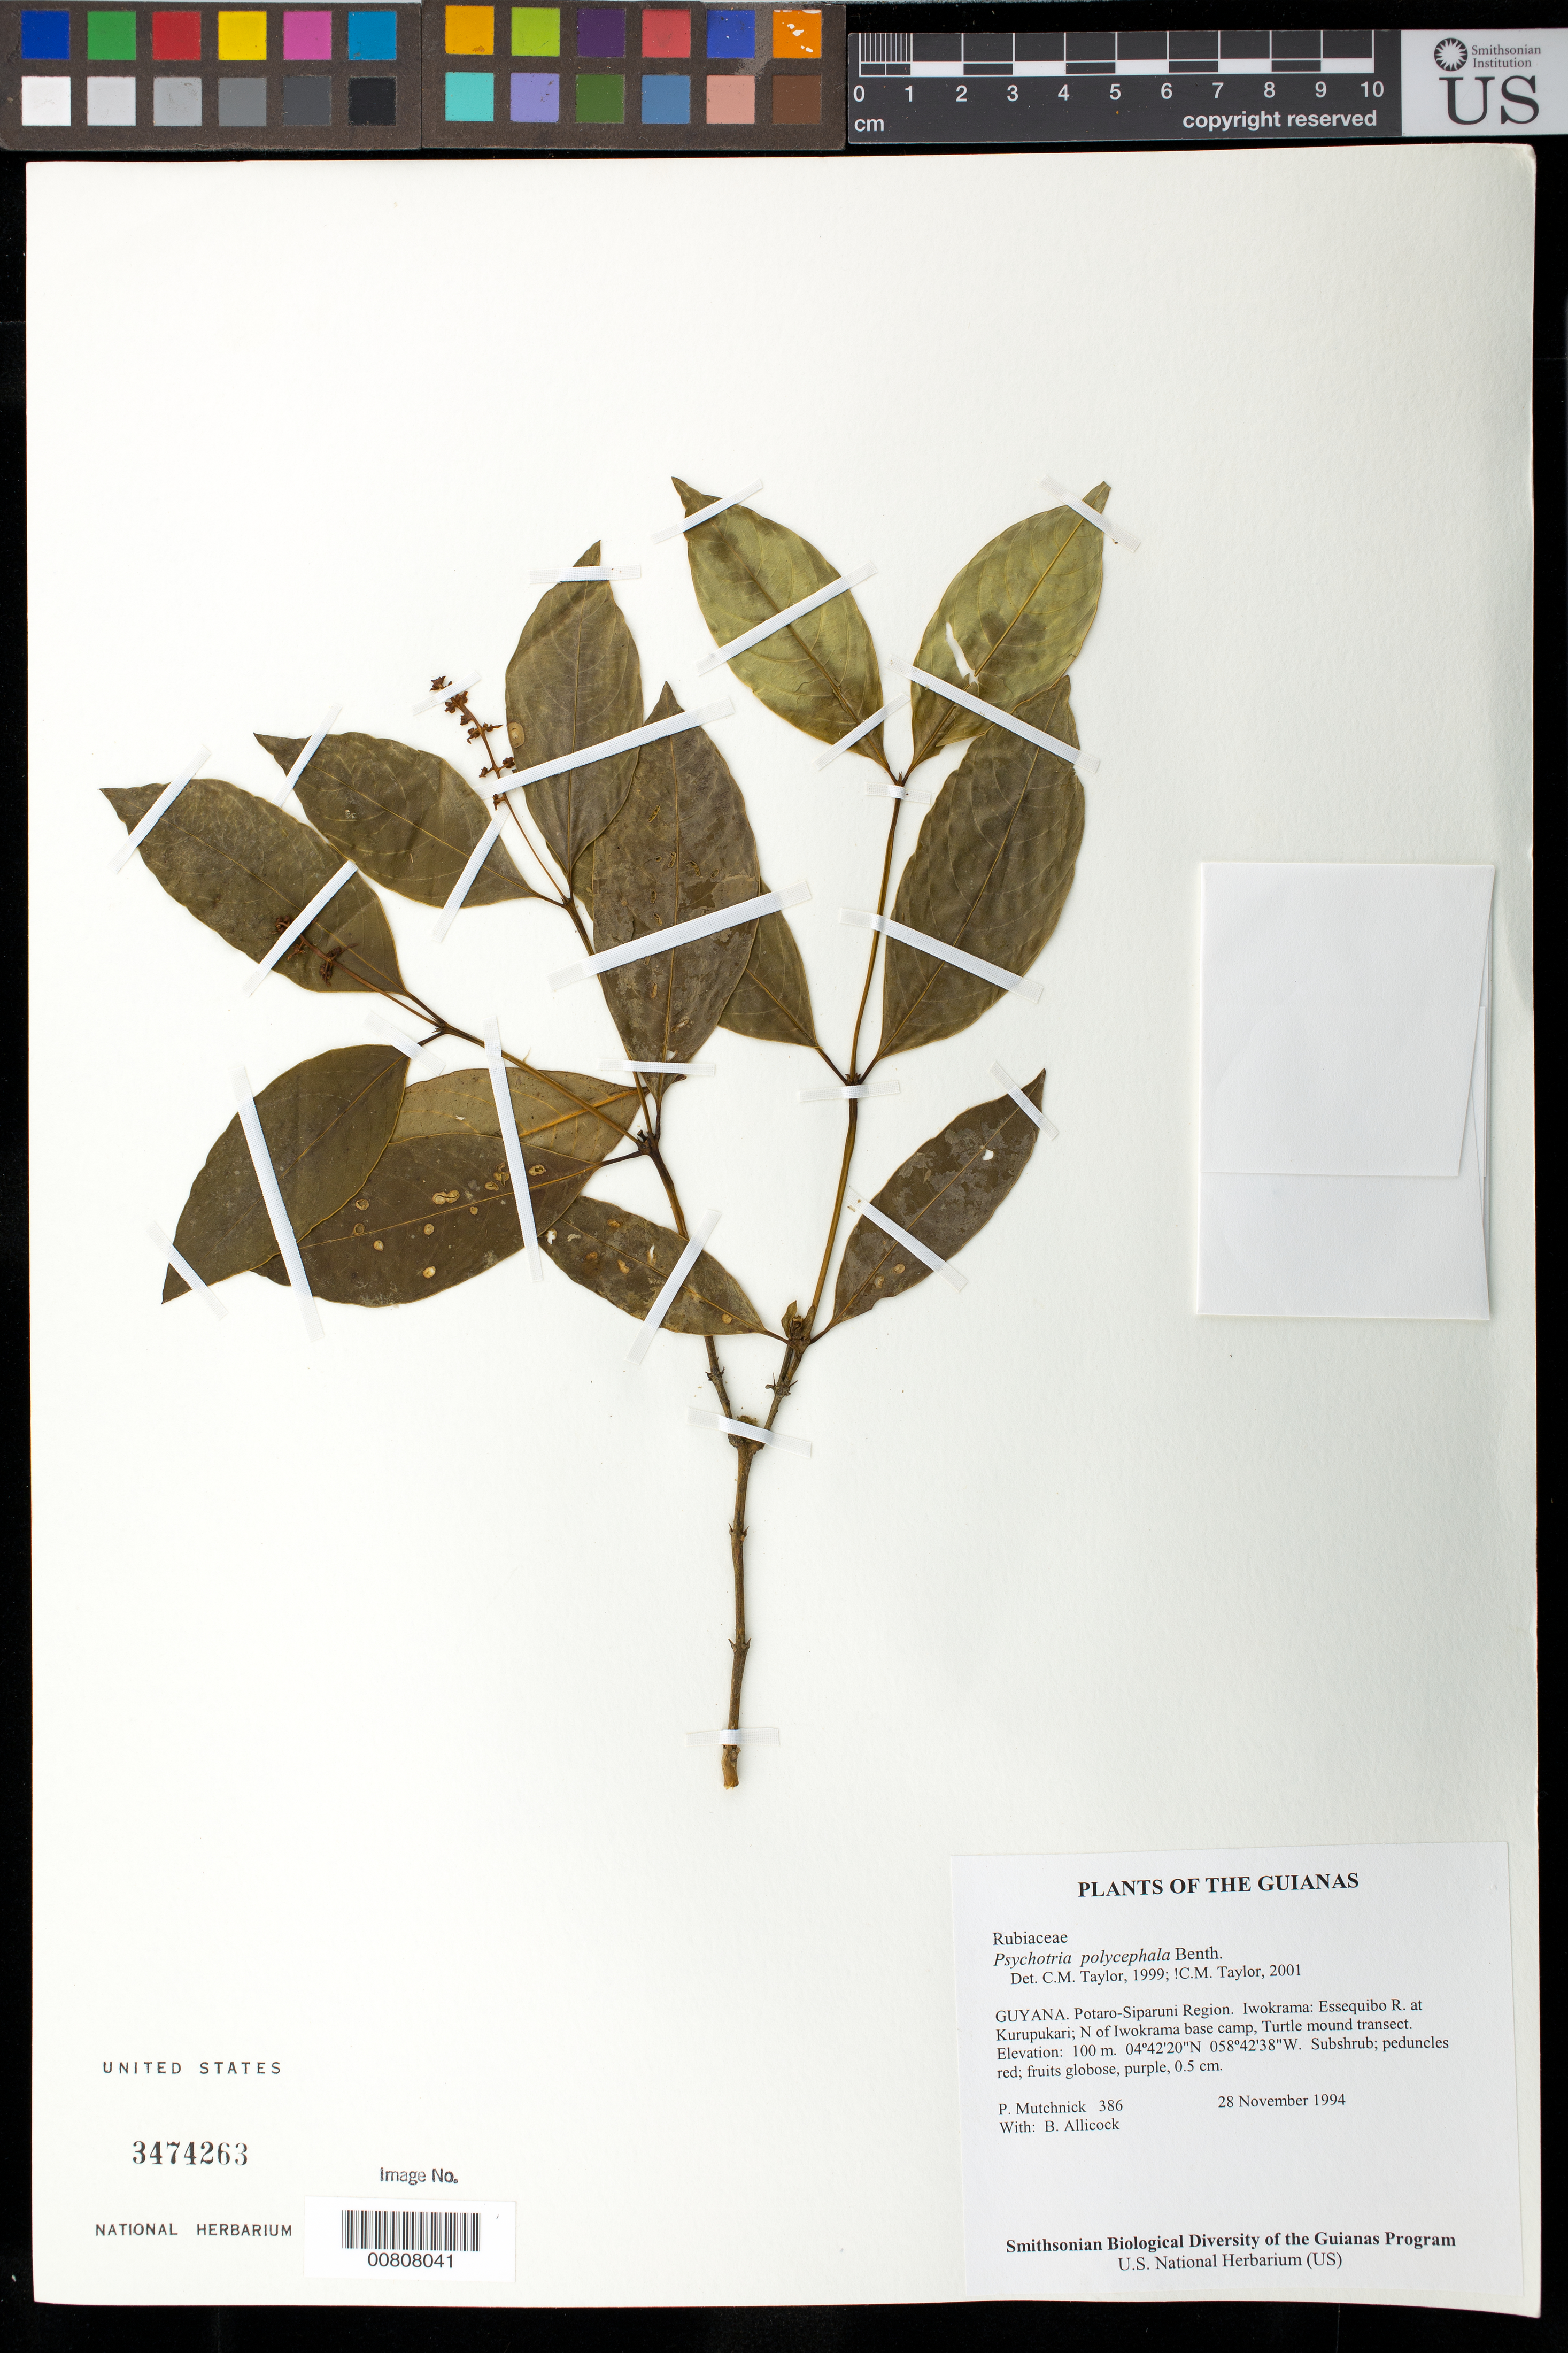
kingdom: Plantae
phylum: Tracheophyta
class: Magnoliopsida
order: Gentianales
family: Rubiaceae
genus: Palicourea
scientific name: Palicourea polycephala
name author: (Benth.) Delprete & J.H. Kirkbr.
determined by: Kirkbride, J. H., Jr.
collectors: P. Mutchnick & B. Allicock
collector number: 386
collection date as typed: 28 November 1994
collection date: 1994-11-28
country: Guyana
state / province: Potaro-Siparuni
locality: Iwokrama: Essequibo R. at Kurupukari; N of Iwokrama base camp, Turtle mound transect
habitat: Riverine forest and Dicymbe dominated lowland mesic forest on sandy soils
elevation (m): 100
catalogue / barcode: US 3474263